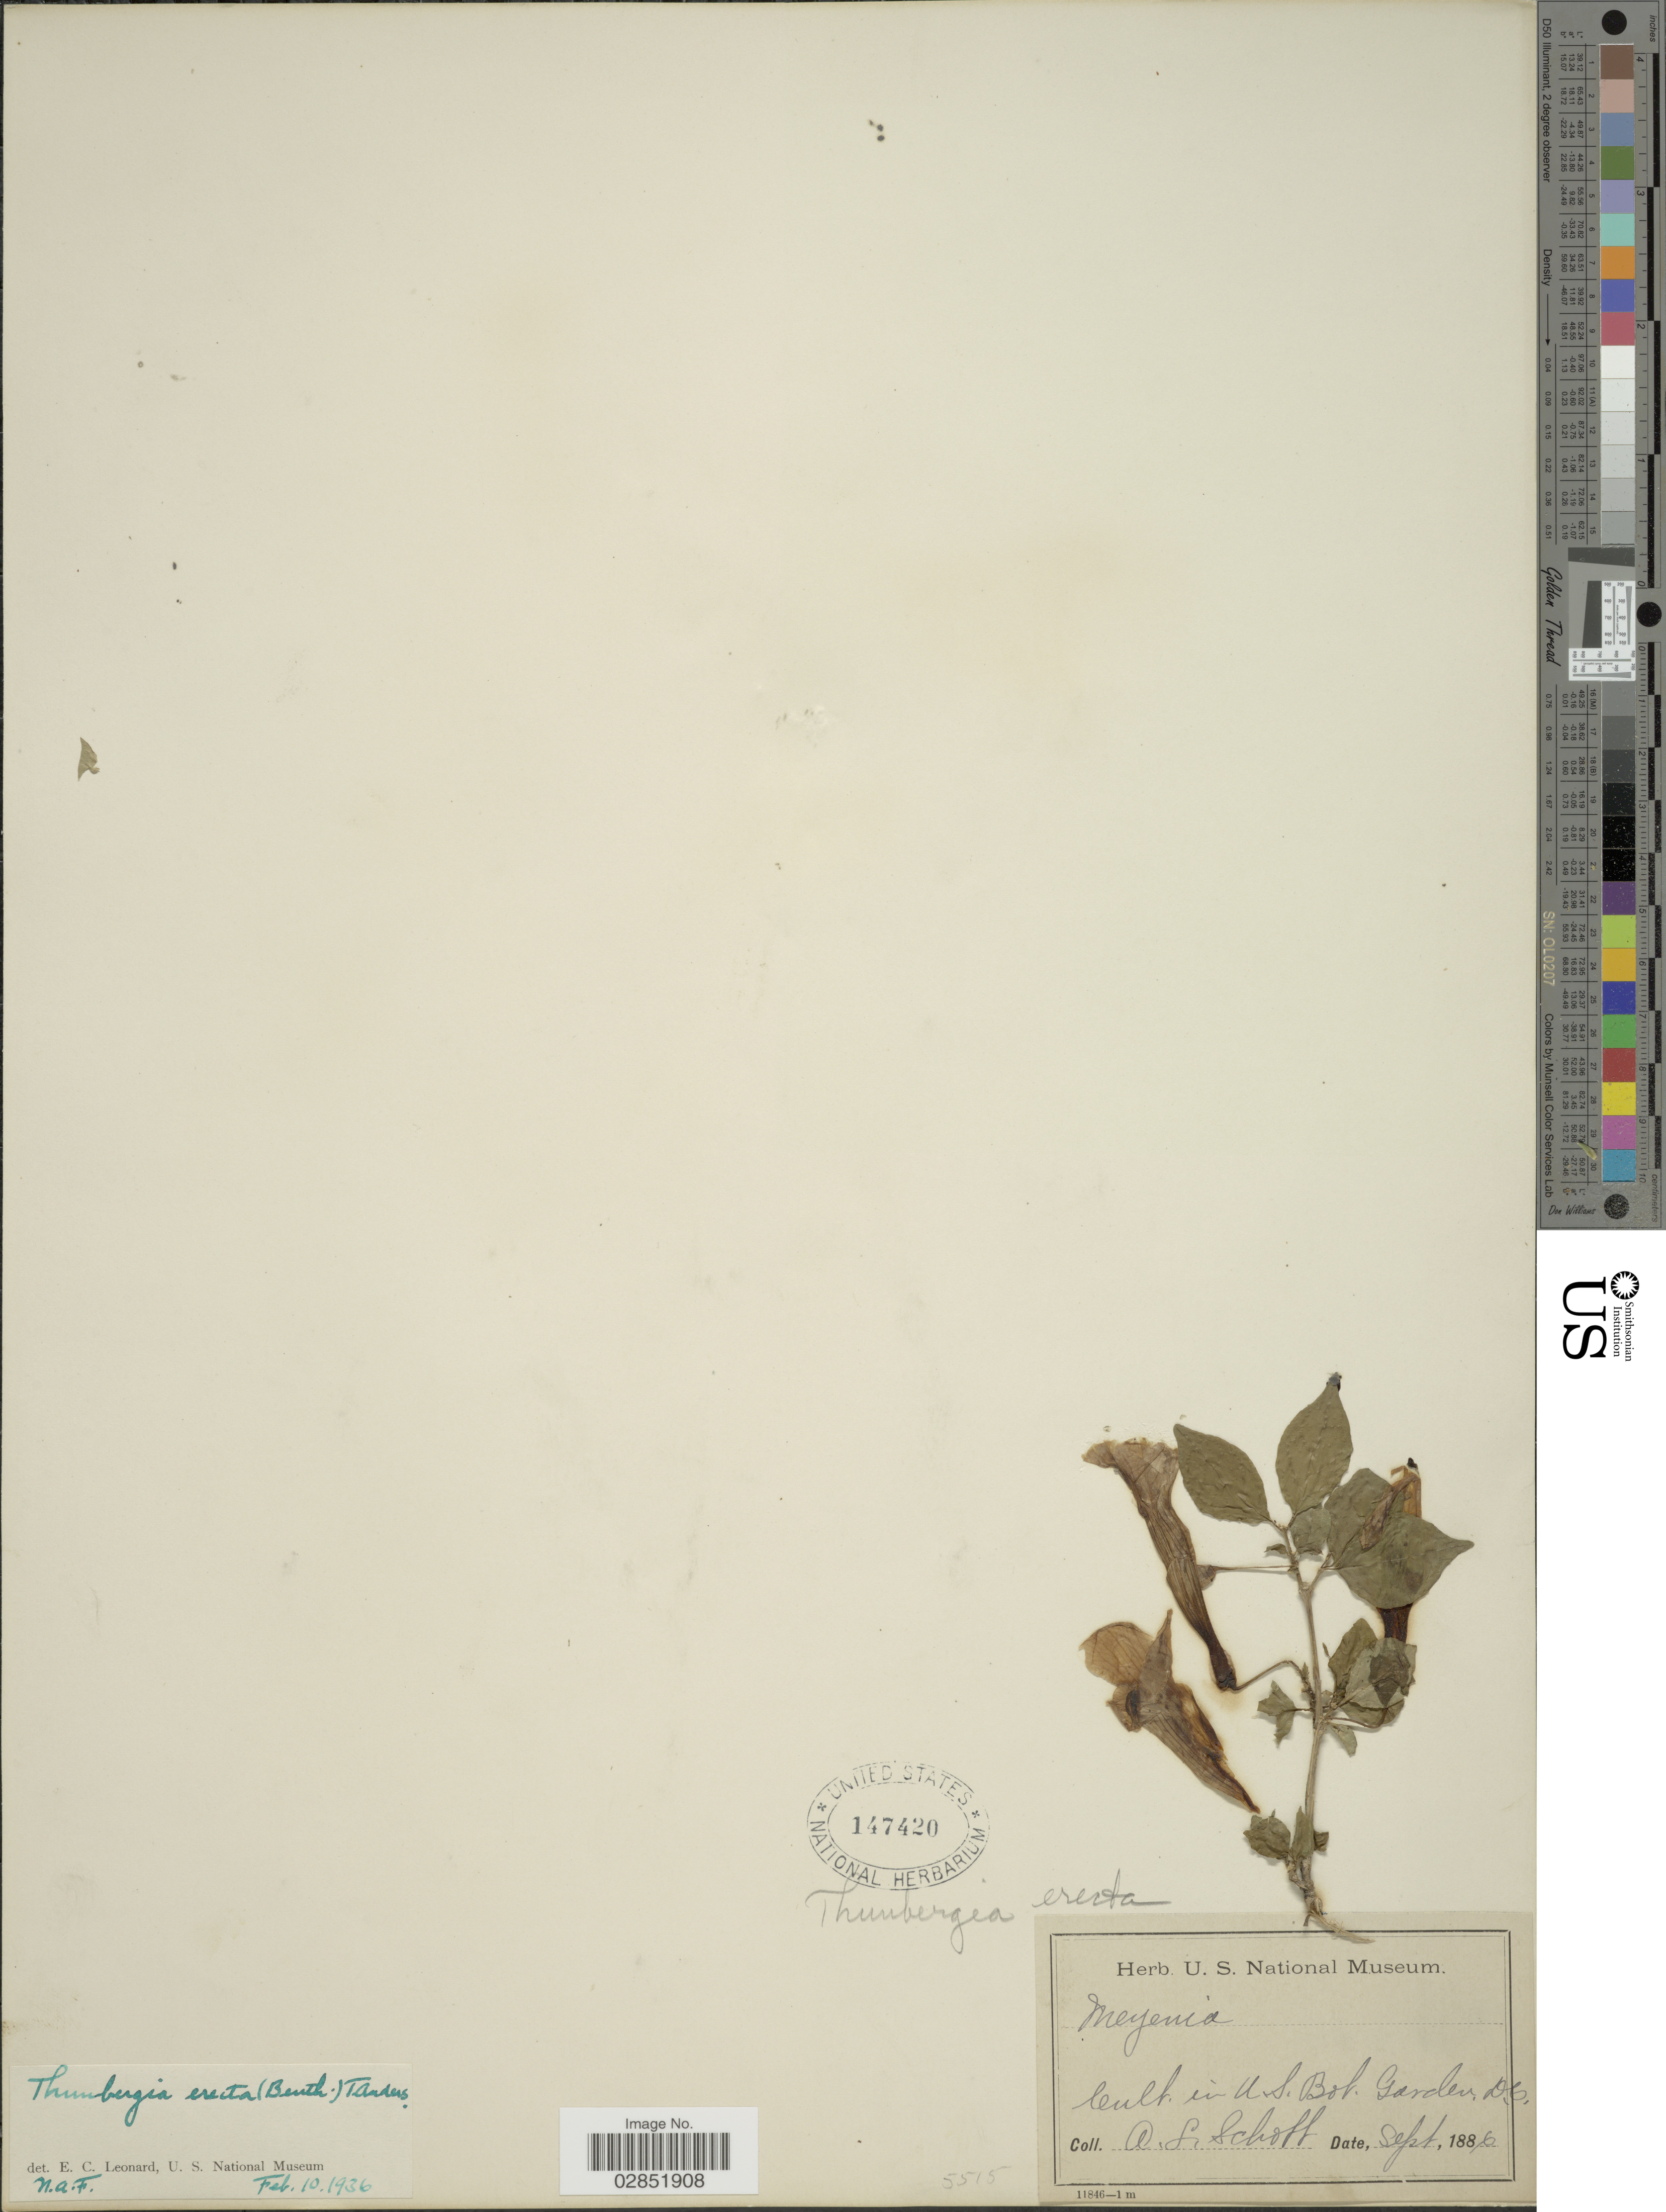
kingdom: Plantae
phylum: Tracheophyta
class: Magnoliopsida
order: Lamiales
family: Acanthaceae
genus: Thunbergia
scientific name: Thunbergia erecta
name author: (Benth.) T. Anderson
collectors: A. L. Schott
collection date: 1886-09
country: United States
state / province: District of Columbia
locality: Cult. in U.S. Bot. Garden. D.C.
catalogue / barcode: US 147420